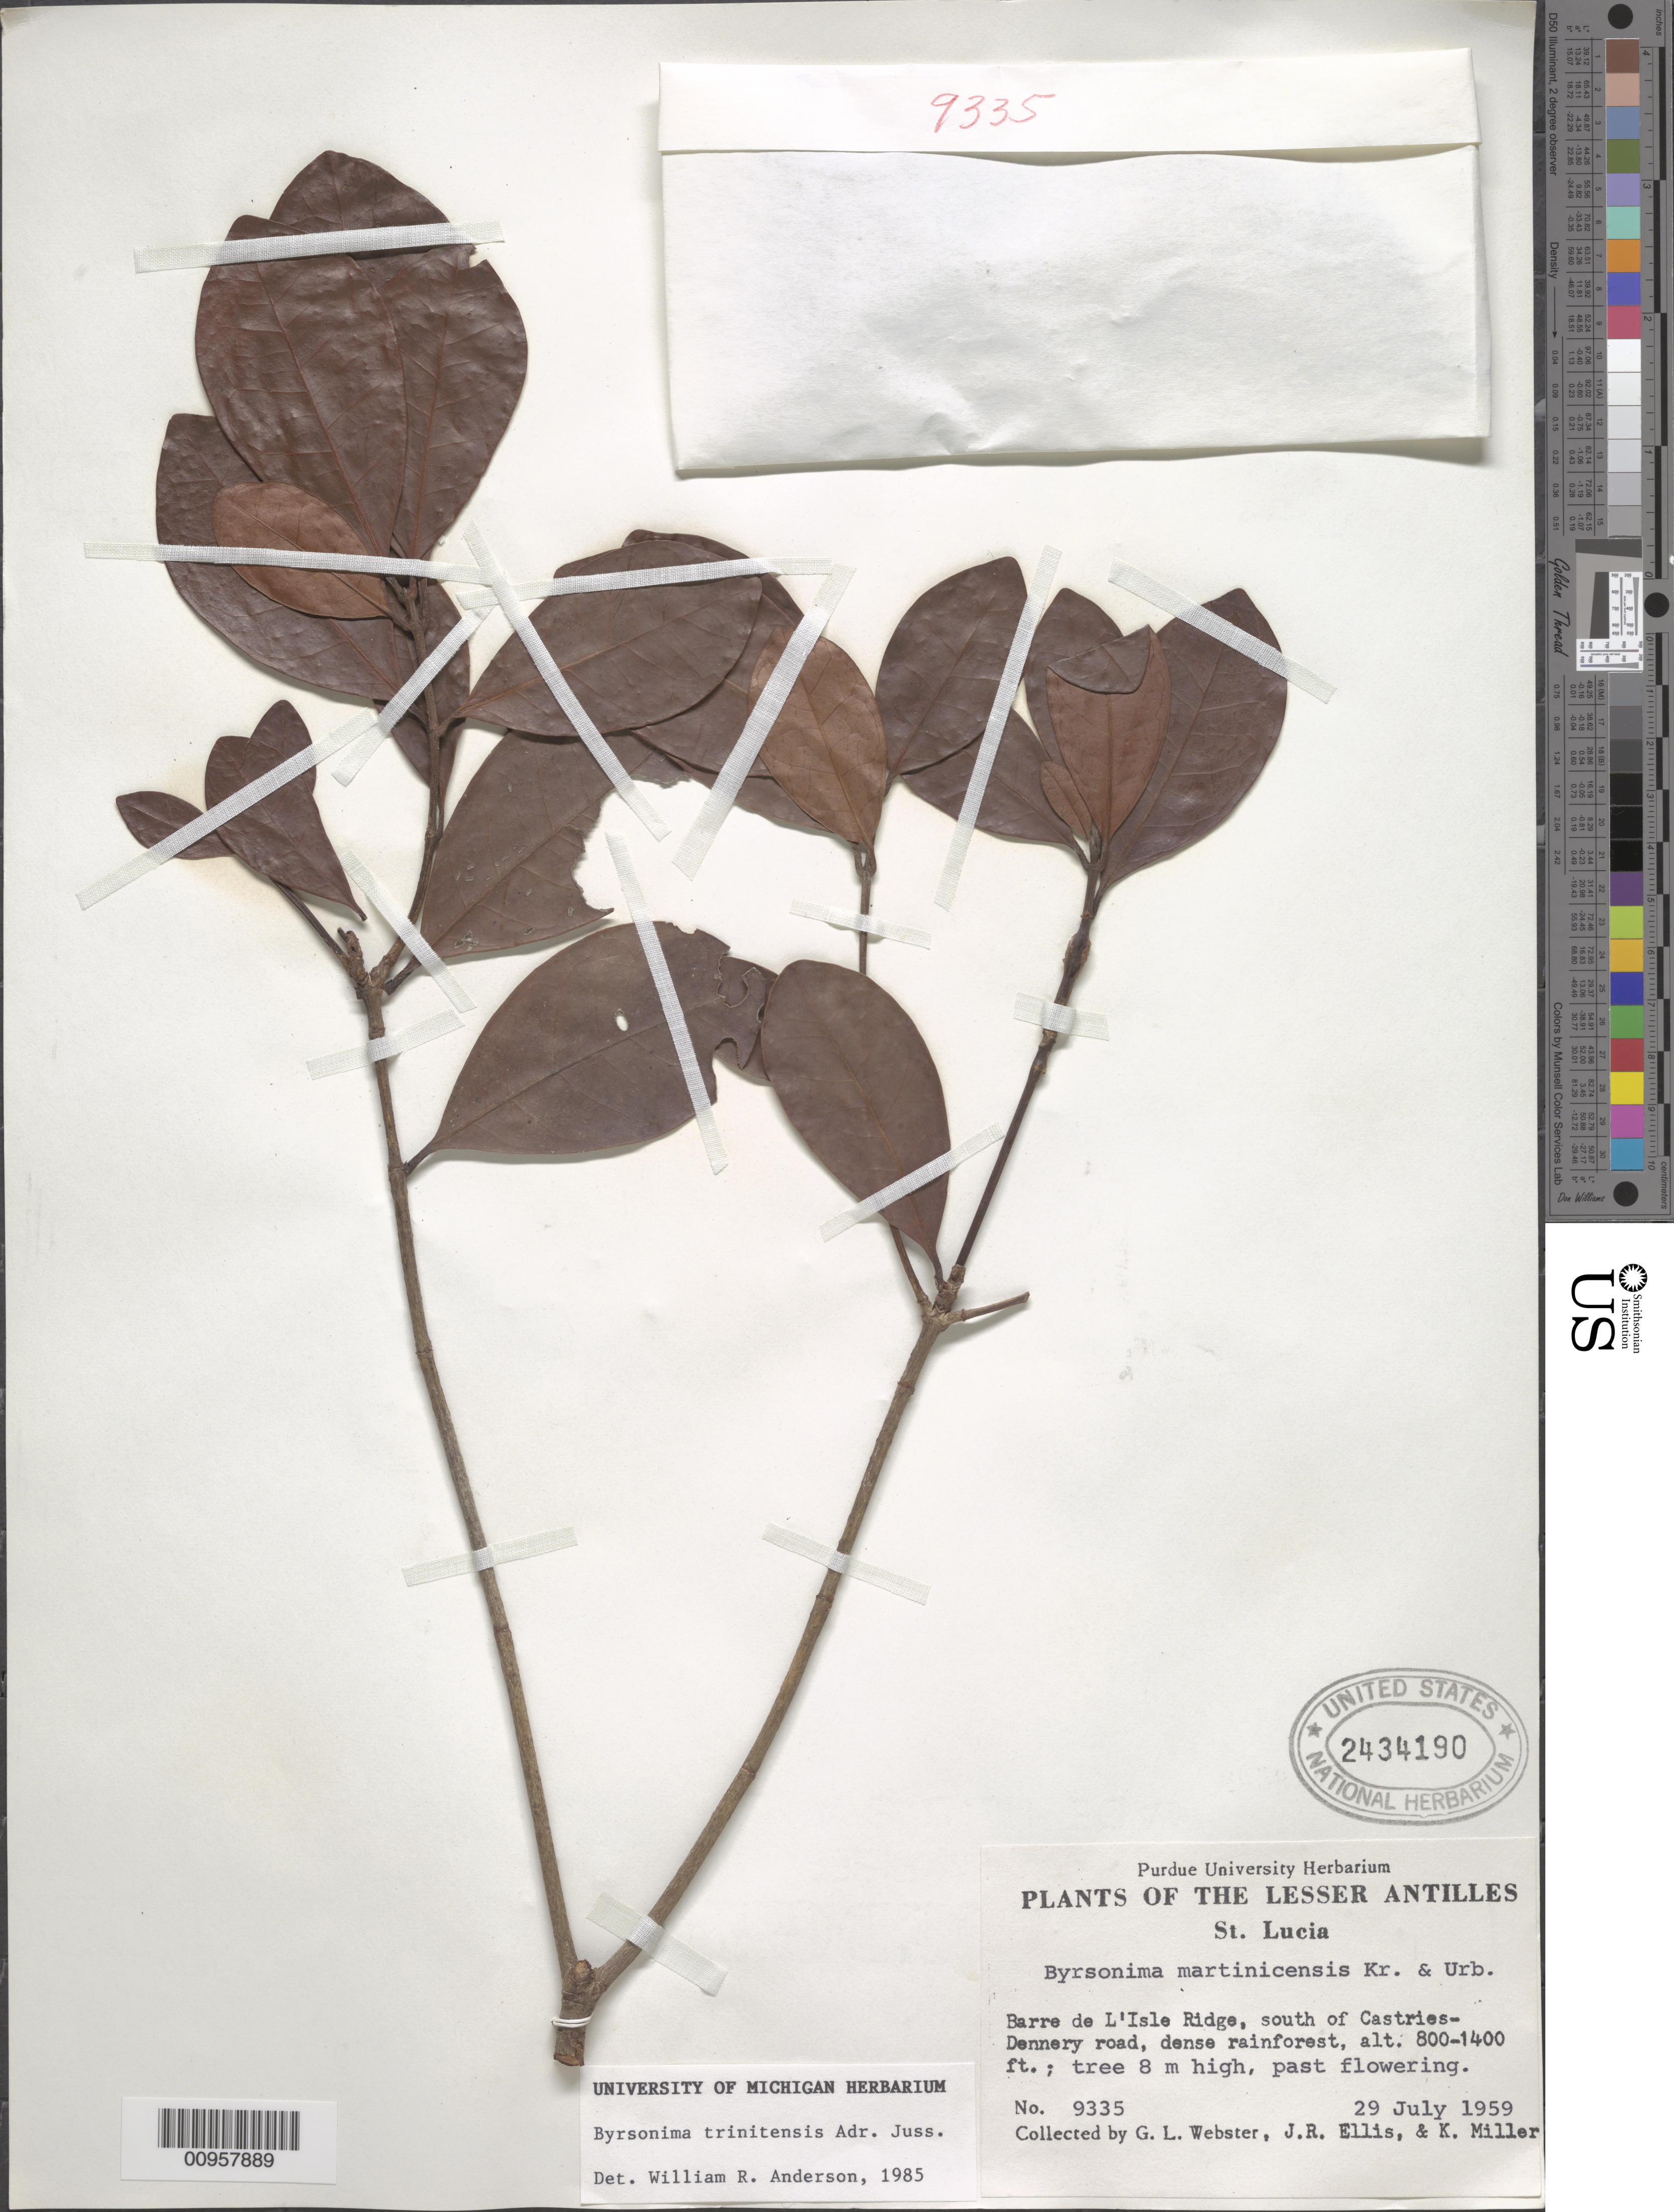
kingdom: Plantae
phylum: Tracheophyta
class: Magnoliopsida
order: Malpighiales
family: Malpighiaceae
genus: Byrsonima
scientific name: Byrsonima trinitensis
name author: A. Juss.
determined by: Anderson, W. R., (MICH), University of Michigan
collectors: G. L. Webster, J. R. Ellis & K. Miller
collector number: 9335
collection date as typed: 29 Jul 1959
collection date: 1959-07-29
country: St. Lucia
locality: Barre de L'Isle Ridge, south of Castries-Dennery road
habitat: Dense rainforest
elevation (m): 244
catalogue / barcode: US 2434190